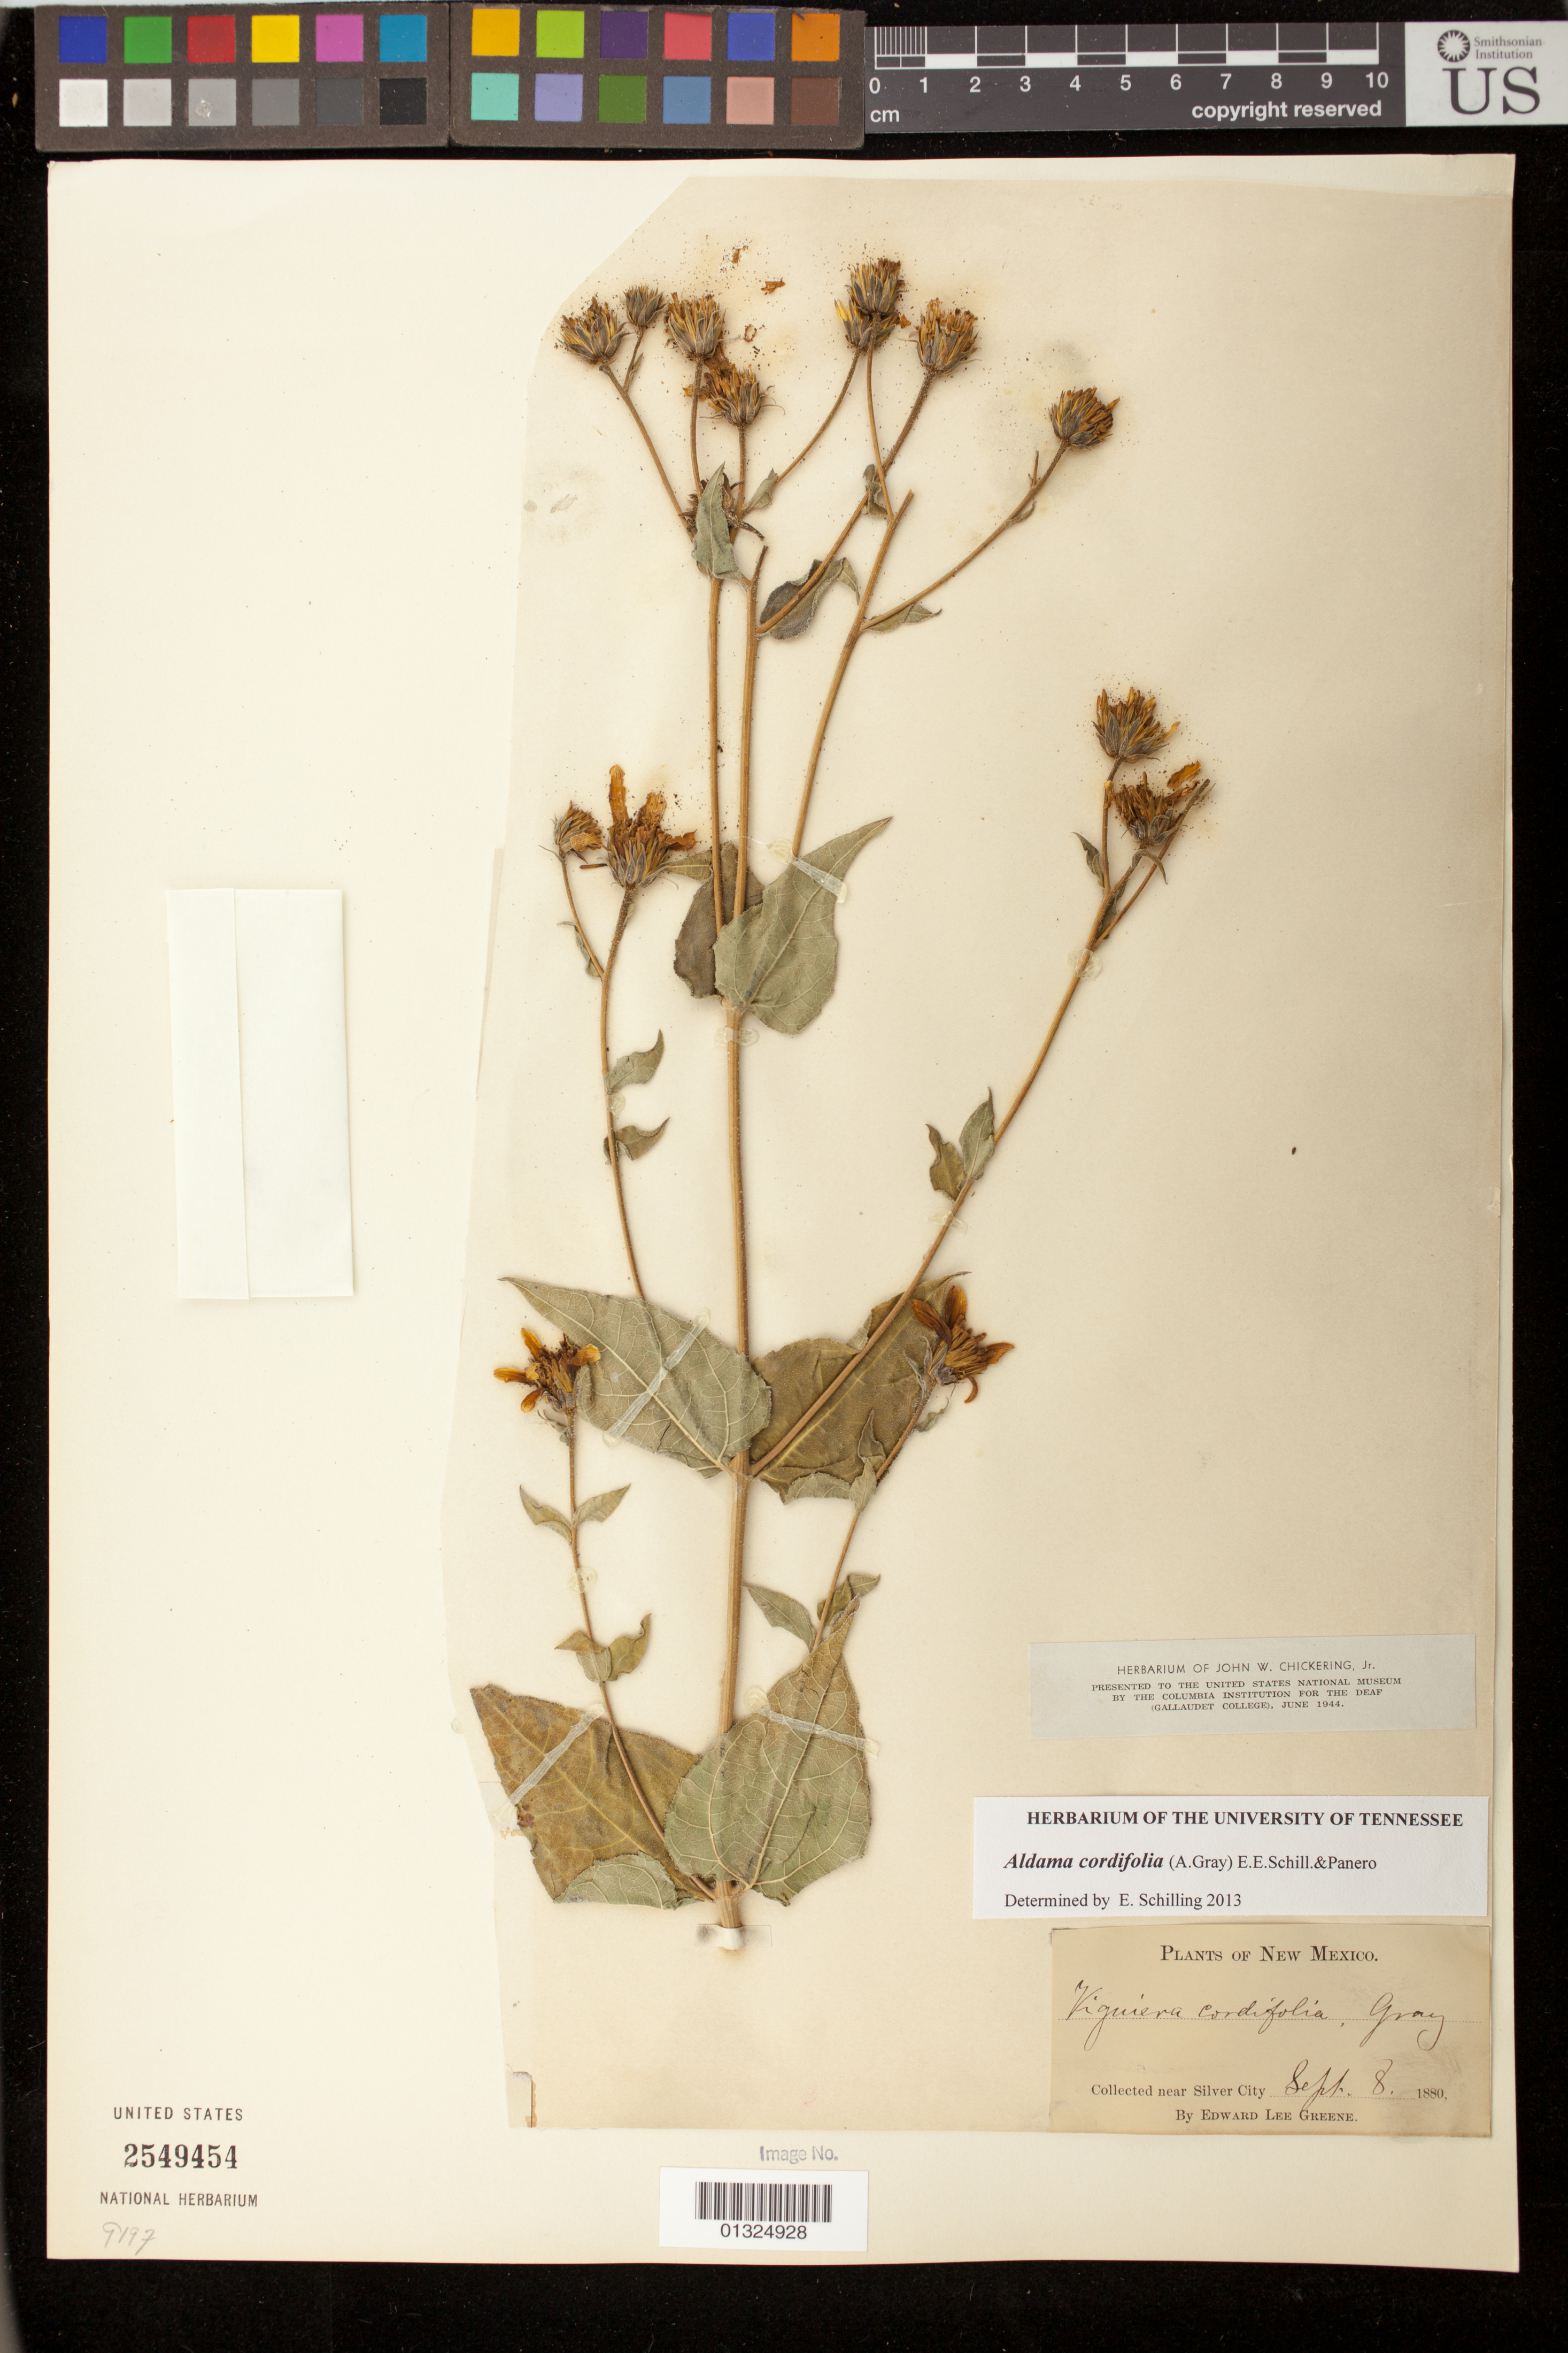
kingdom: Plantae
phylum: Tracheophyta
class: Magnoliopsida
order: Asterales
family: Asteraceae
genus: Aldama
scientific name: Aldama cordifolia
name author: (A. Gray) E.E. Schill. & Panero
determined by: Schilling, E. E.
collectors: E. L. Greene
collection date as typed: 8 September 1880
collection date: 1880-09-08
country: United States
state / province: New Mexico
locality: Near Silver City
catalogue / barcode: US 2549454